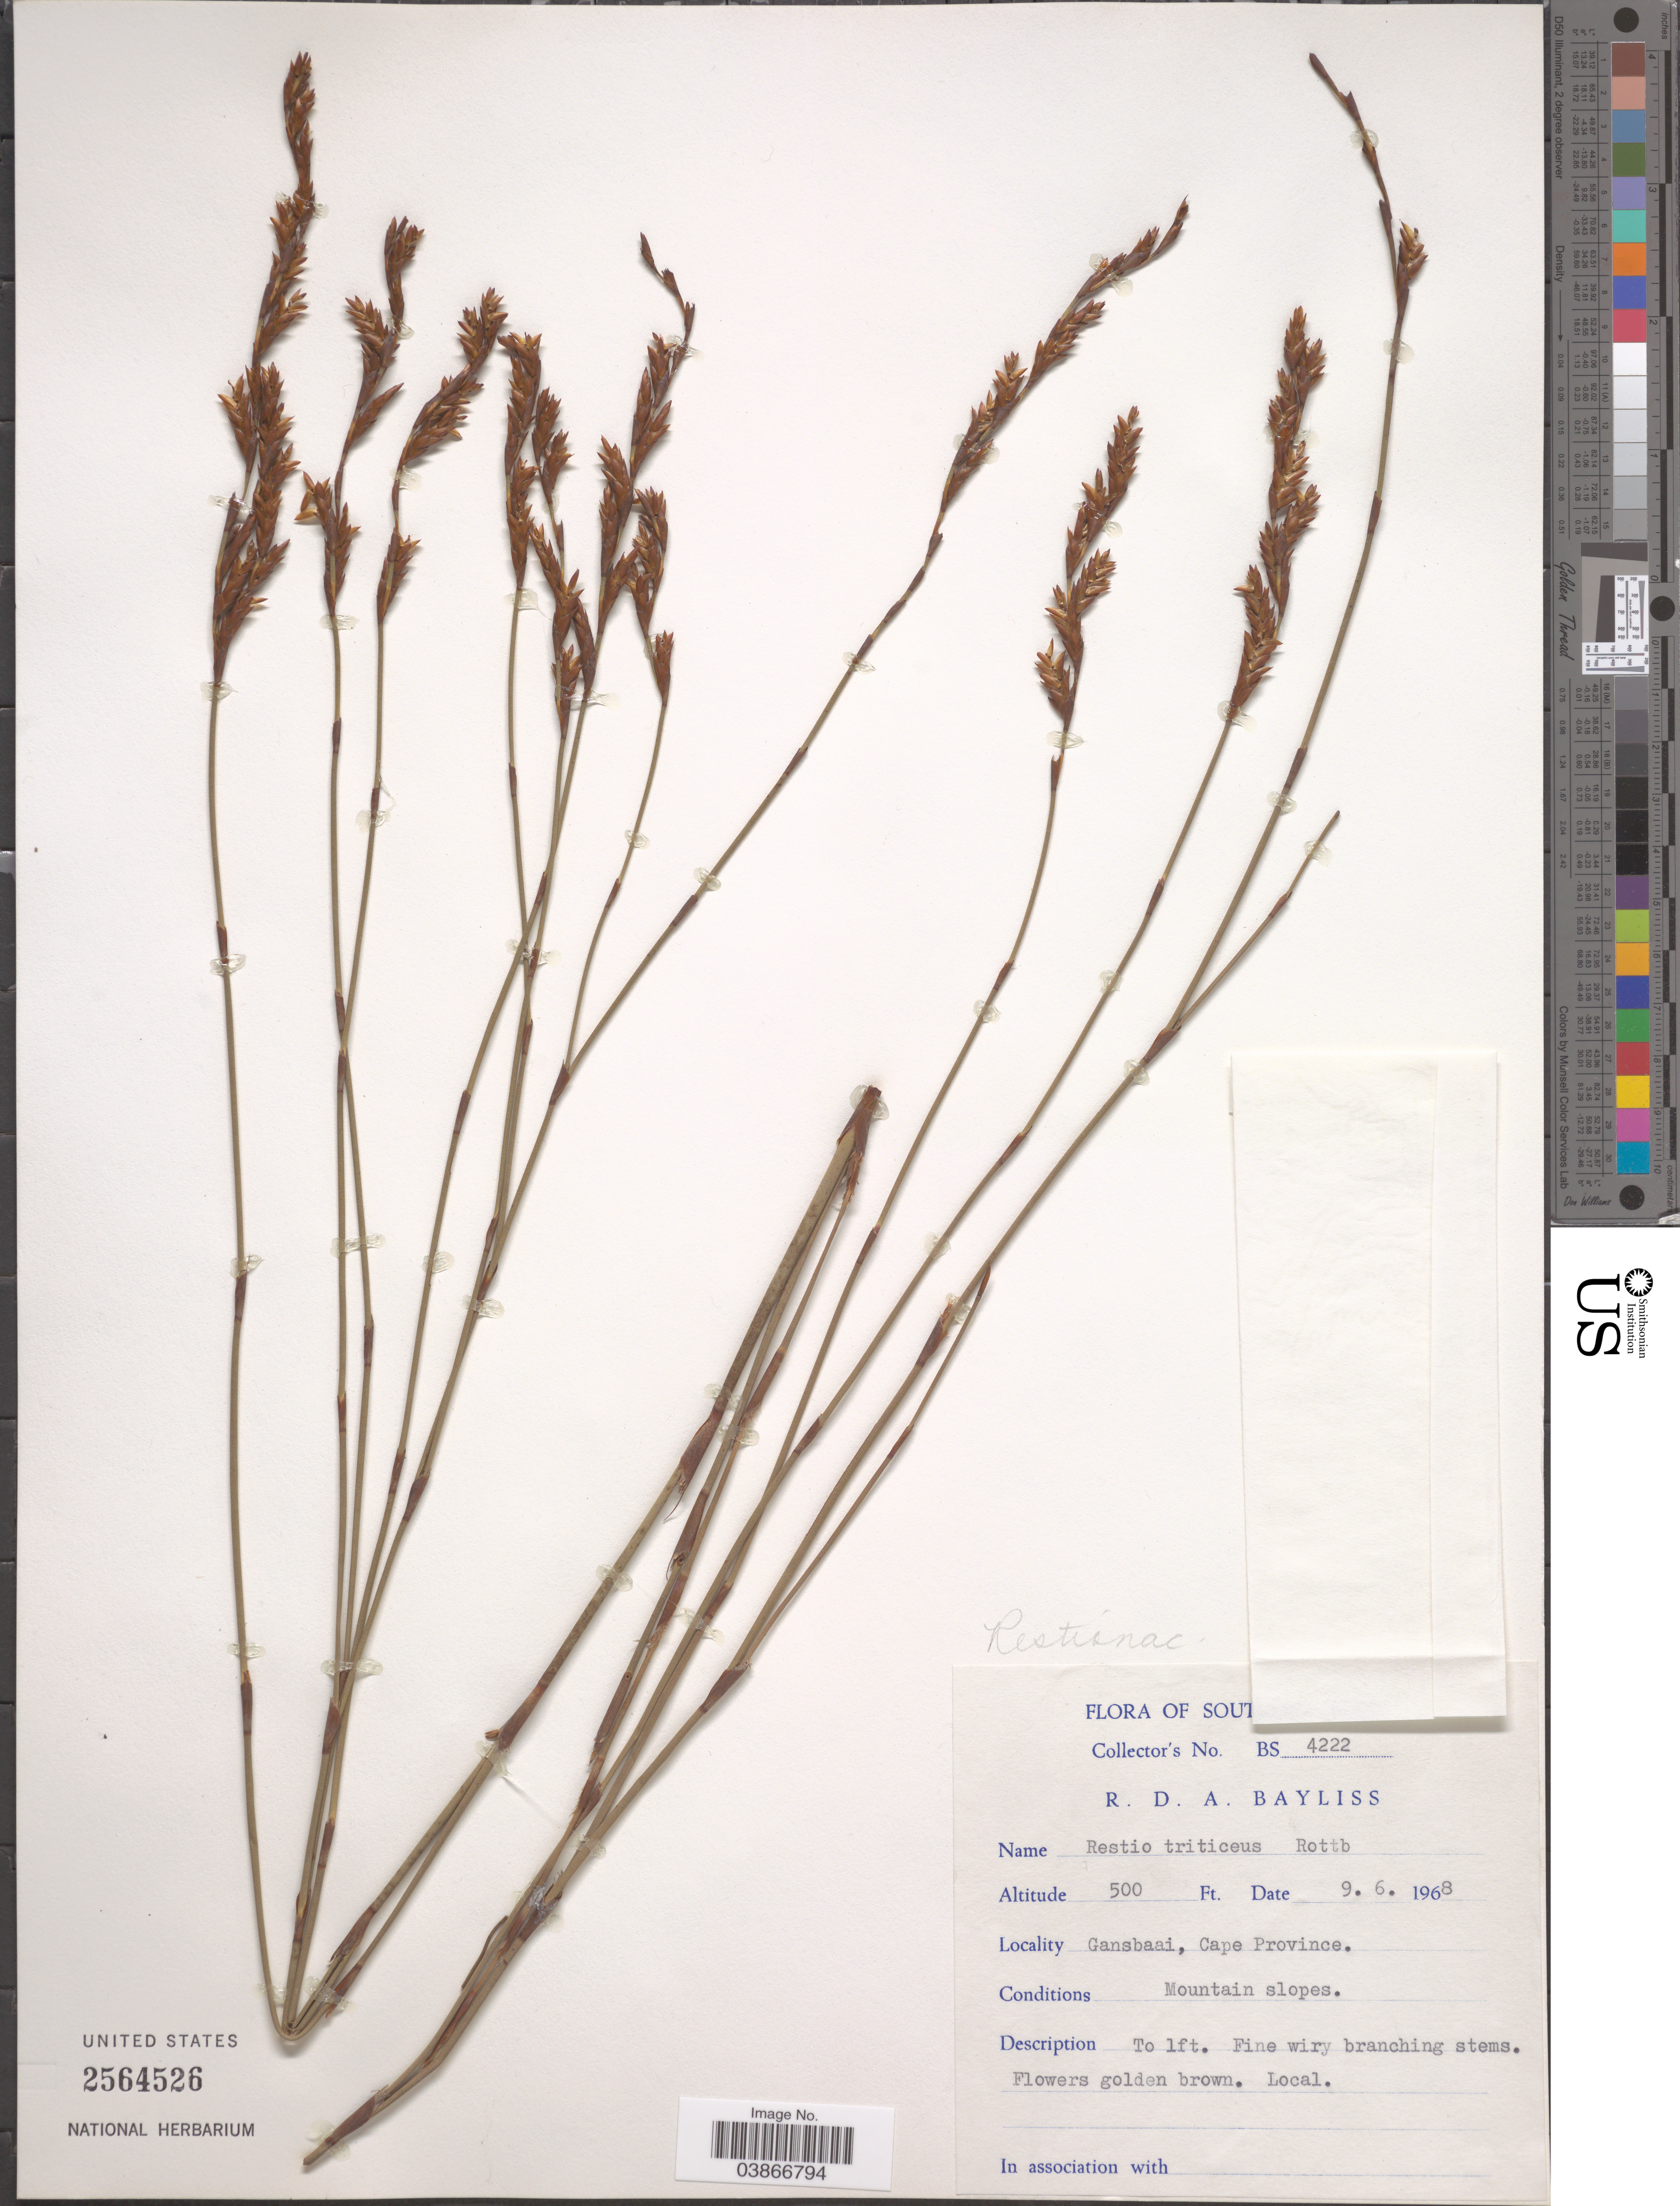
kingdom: Plantae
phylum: Tracheophyta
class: Liliopsida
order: Poales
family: Restionaceae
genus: Restio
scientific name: Restio triticeus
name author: Rottb.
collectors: R. Bayliss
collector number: BS4222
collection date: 1968-06-09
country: South Africa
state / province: Western Cape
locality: South [illegible text], Gansbaai.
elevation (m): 152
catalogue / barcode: US 2564526